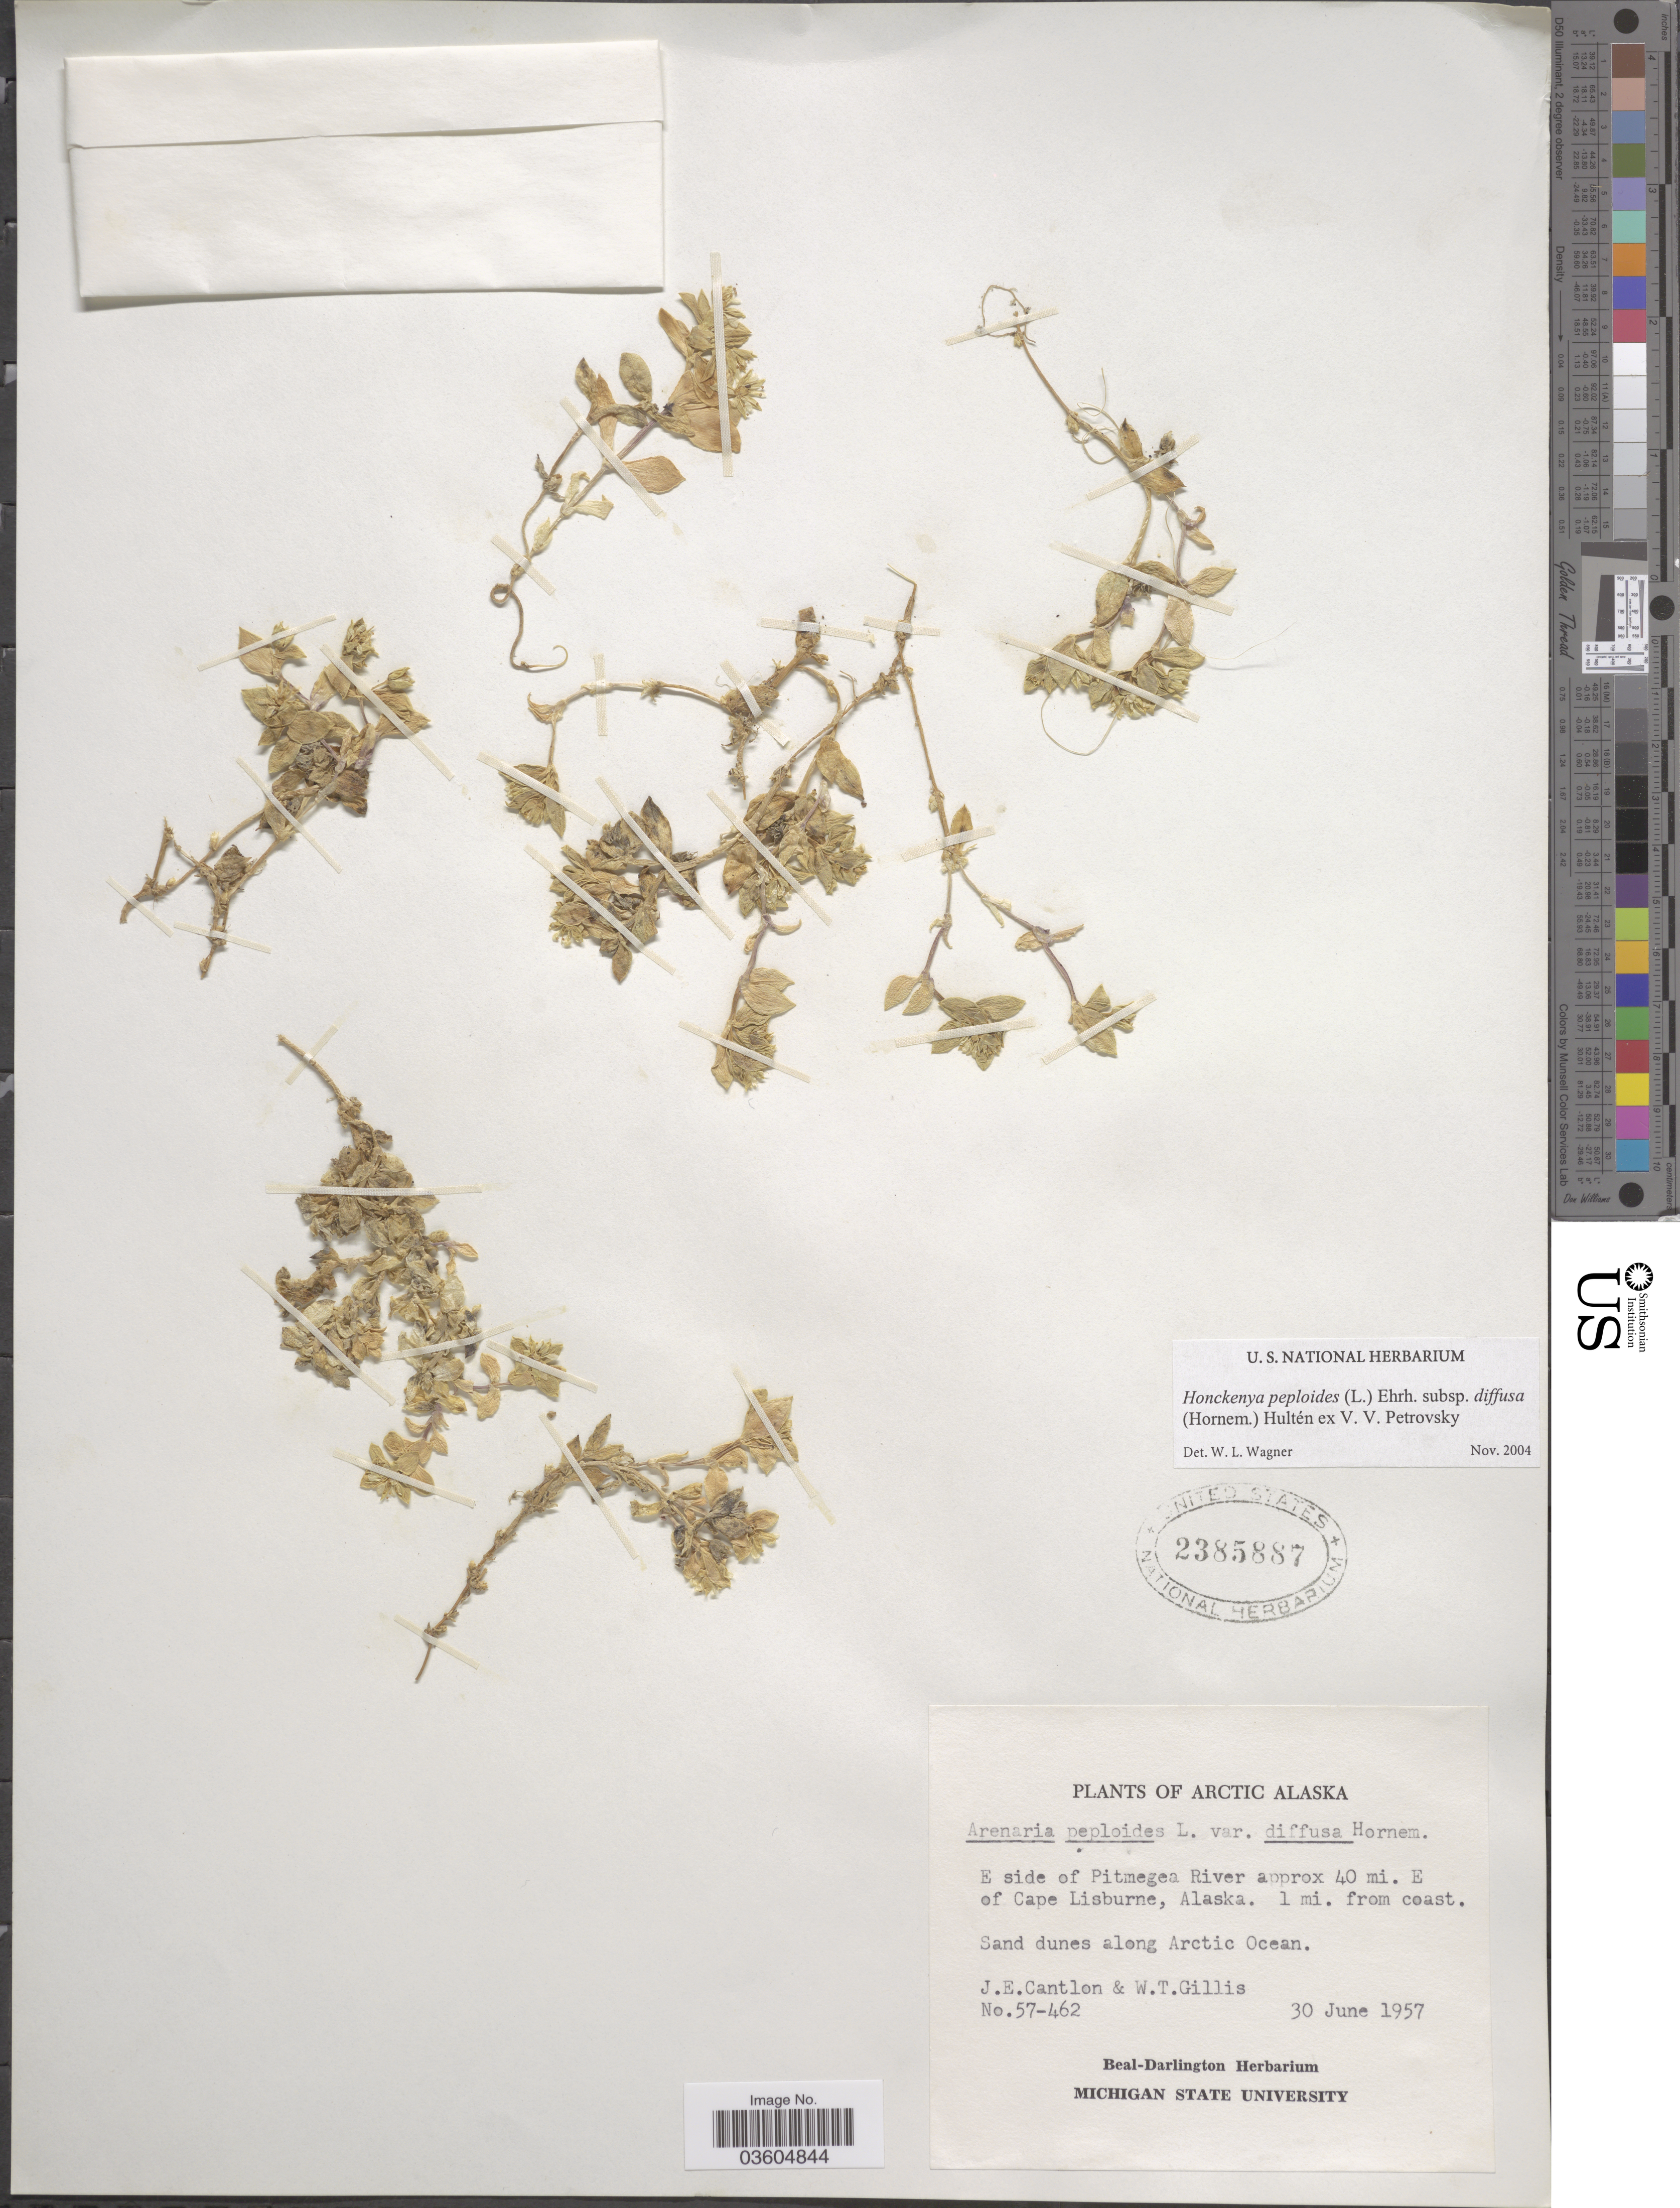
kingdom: Plantae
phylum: Tracheophyta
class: Magnoliopsida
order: Caryophyllales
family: Caryophyllaceae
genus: Honckenya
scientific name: Honckenya peploides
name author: (L.) Ehrh.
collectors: J. Cantlon & W. T. Gillis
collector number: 57-462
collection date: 1957-06-30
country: United States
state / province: Alaska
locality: Arctic Alaska. E side of Pitmega River approx 40 mi. E of Cape Lisburne. 1 mi. from coast. Sand dunes along Arctic Ocean.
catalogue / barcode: US 2385887